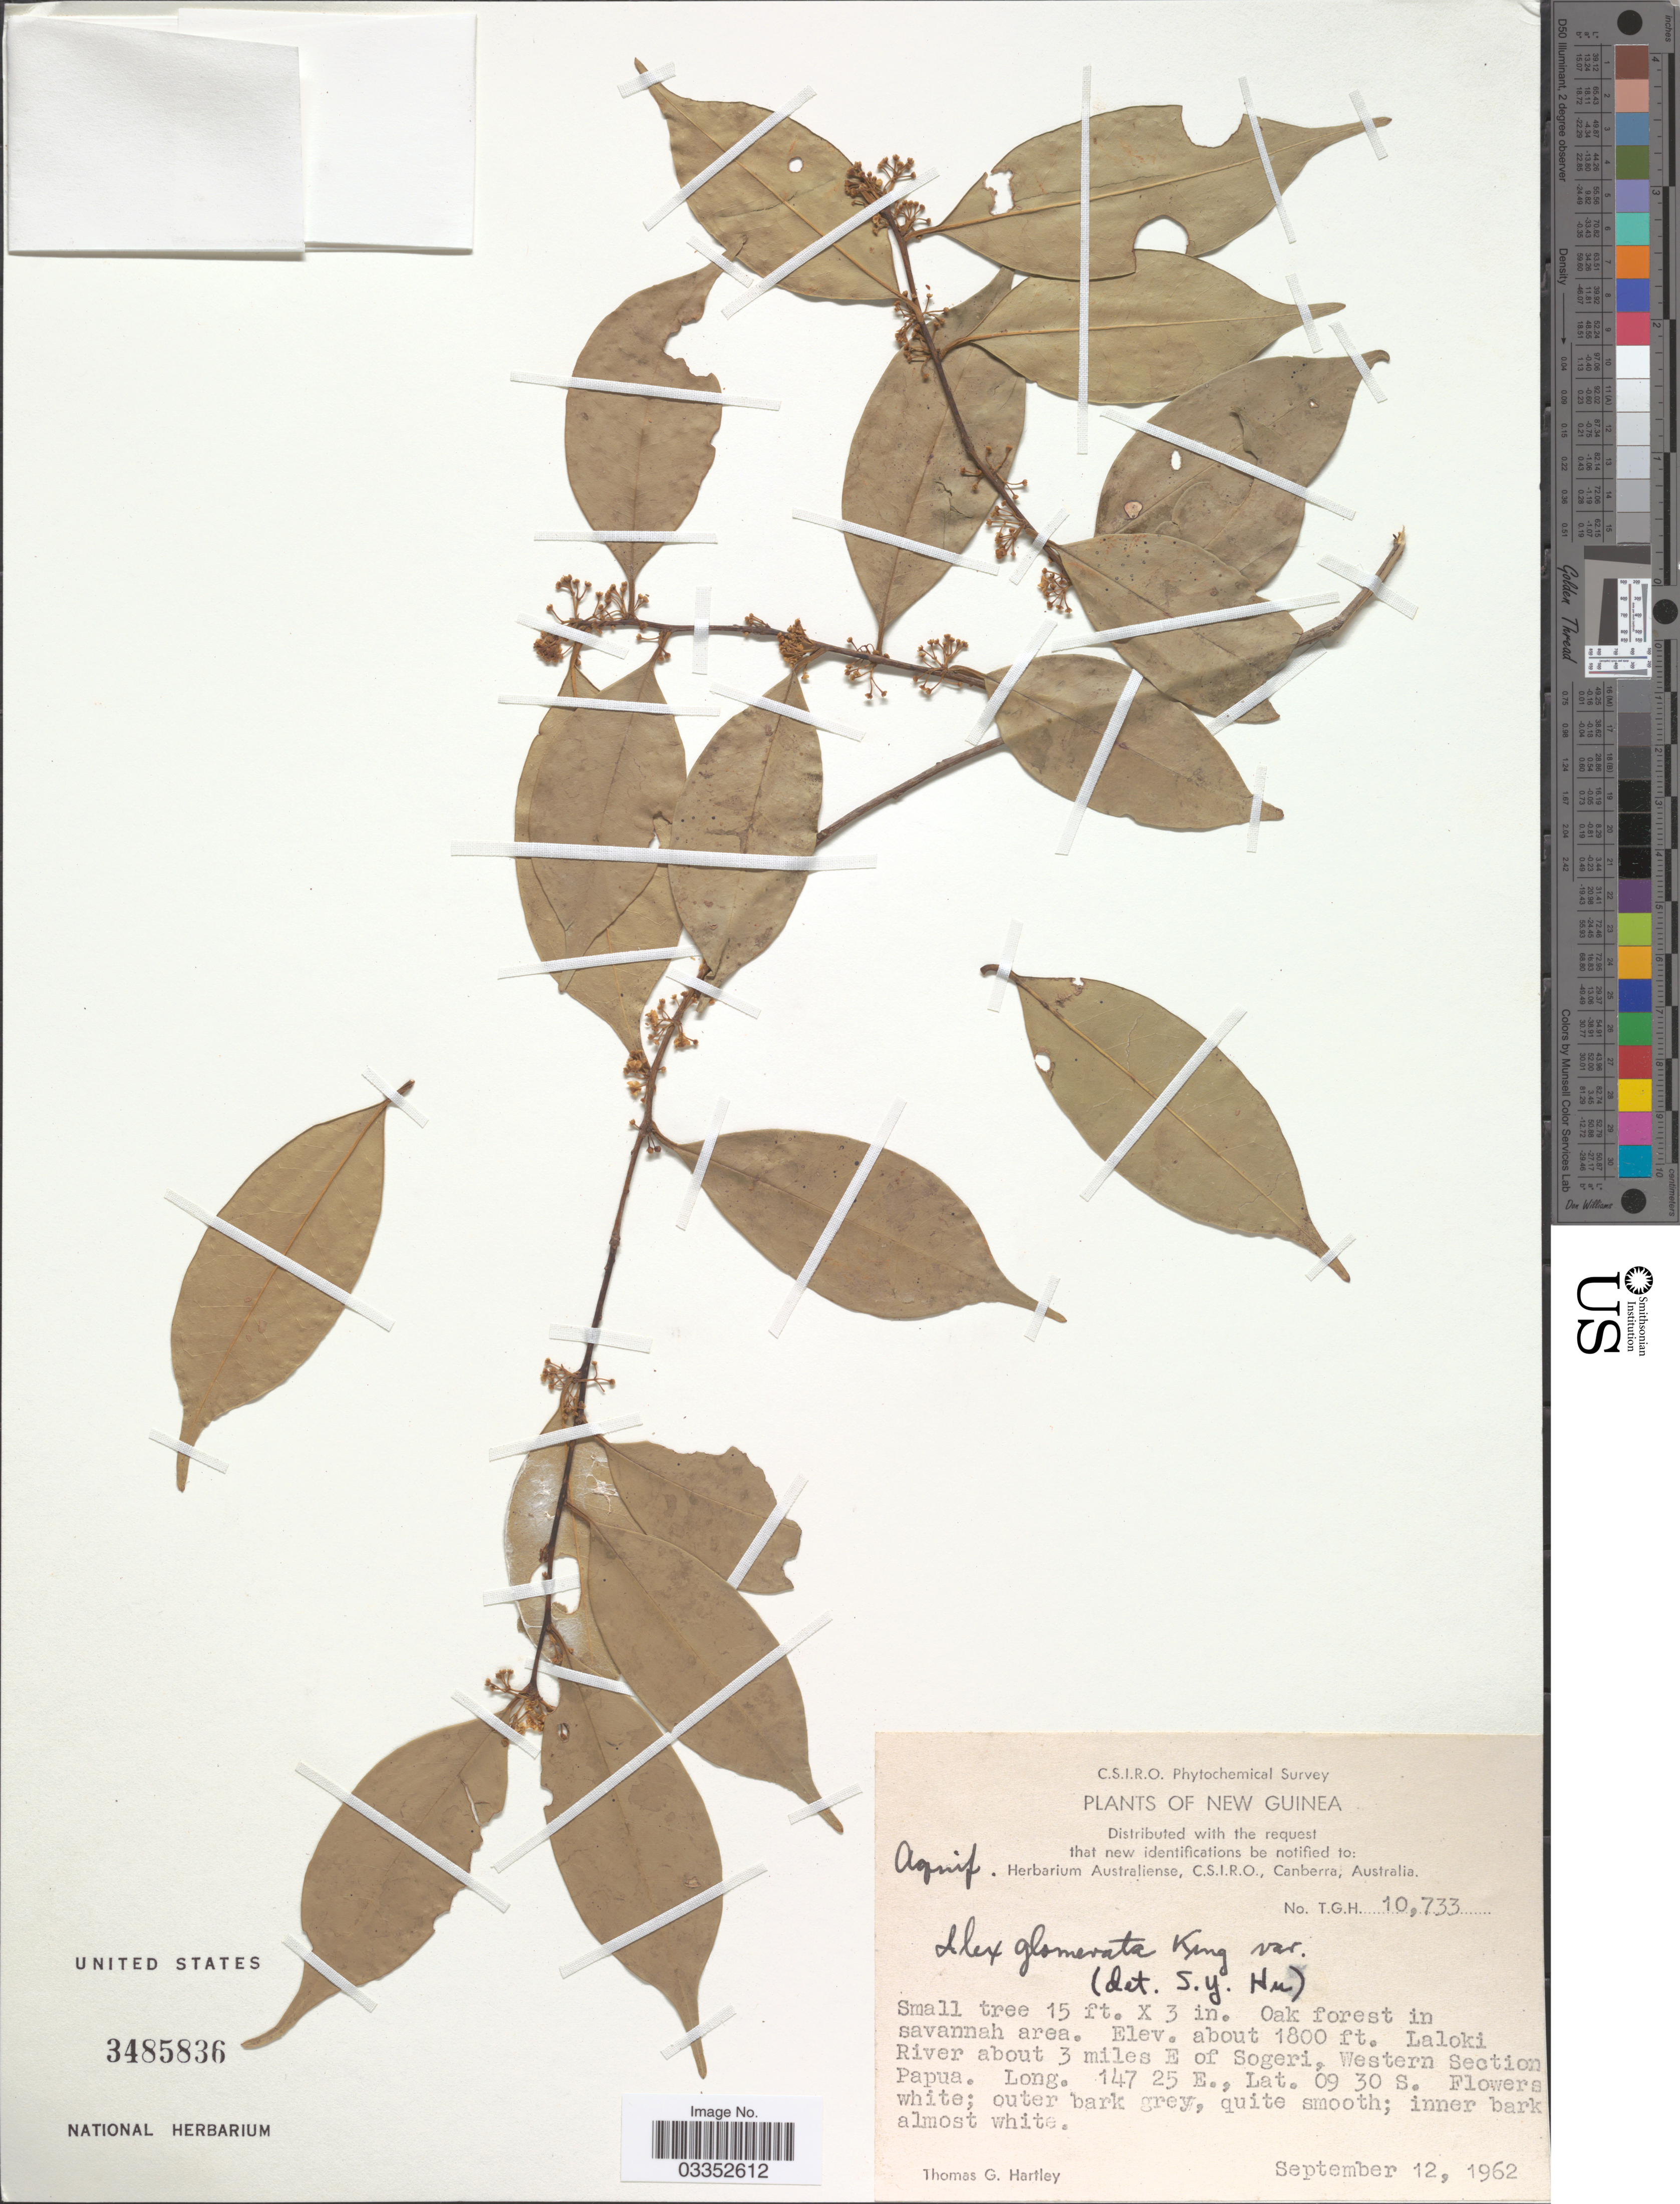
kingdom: Plantae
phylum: Tracheophyta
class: Magnoliopsida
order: Aquifoliales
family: Aquifoliaceae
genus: Ilex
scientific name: Ilex glomerata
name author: King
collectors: T. G. Hartley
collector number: T.G.H. 10733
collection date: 1962-09-12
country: Papua New Guinea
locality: New Guinea. Laloki River about 3 miles E of Sogeri, Western Section Papua.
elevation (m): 549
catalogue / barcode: US 3485836